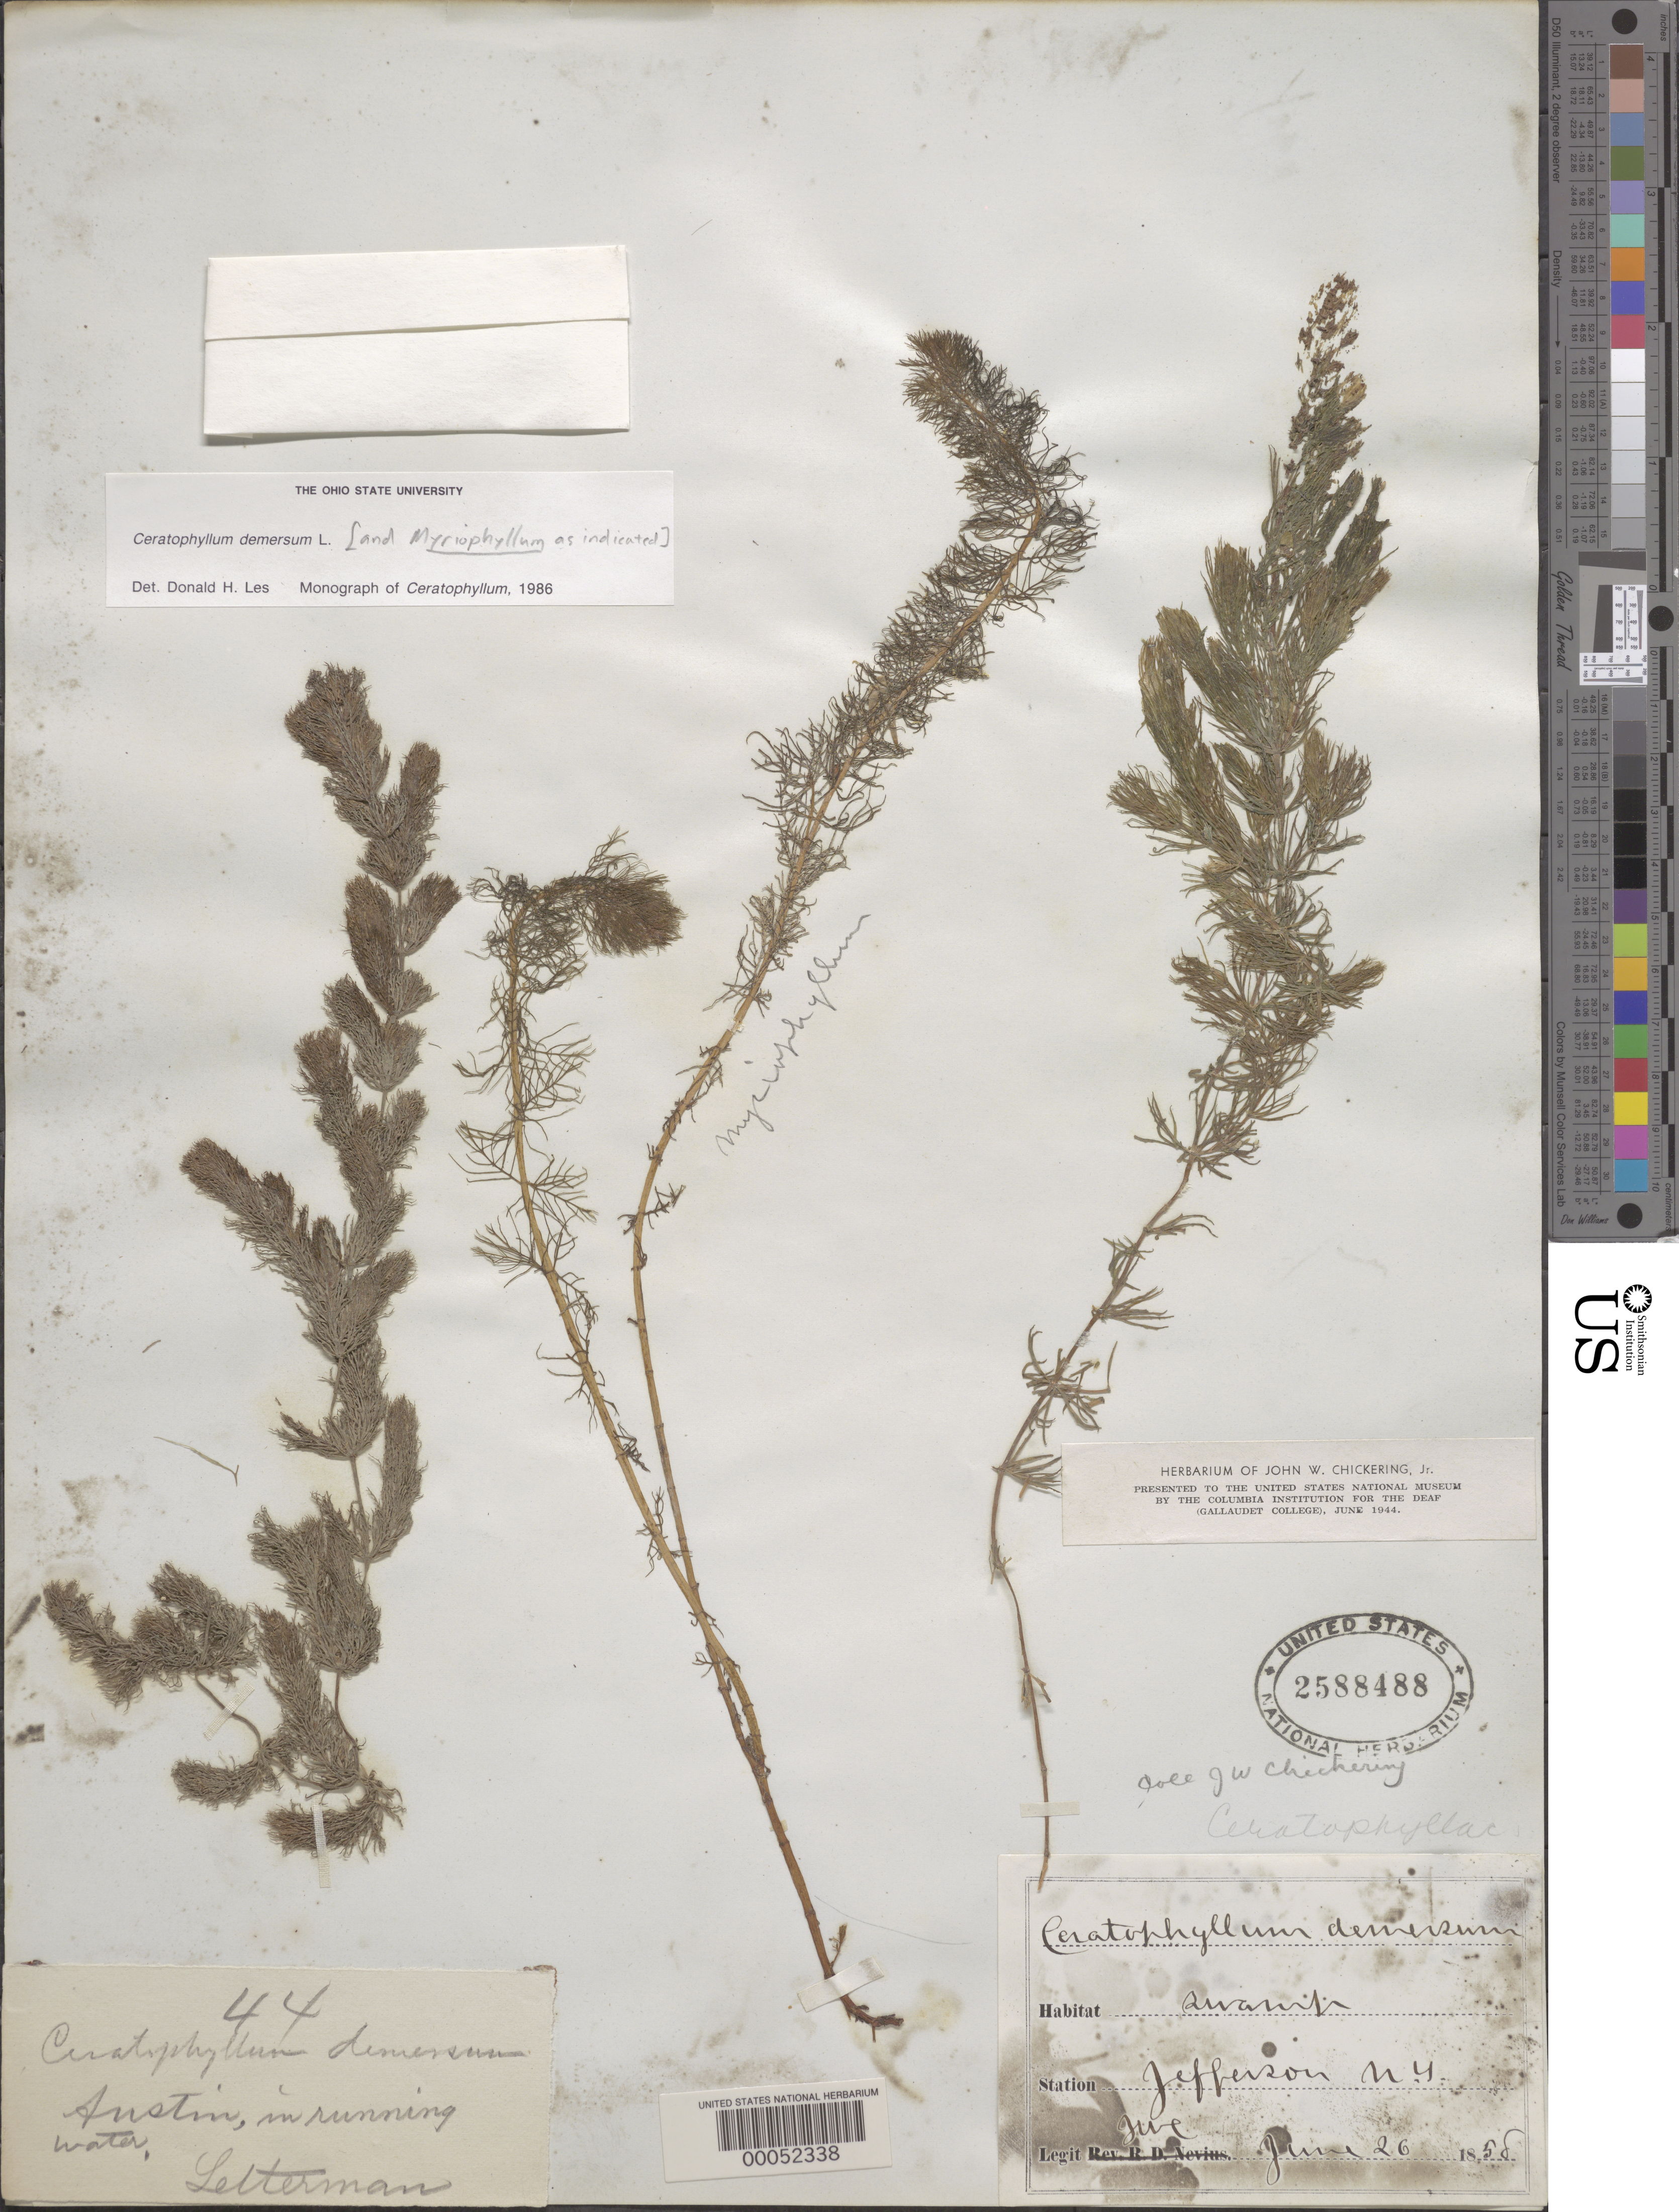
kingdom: Plantae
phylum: Tracheophyta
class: Magnoliopsida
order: Ceratophyllales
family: Ceratophyllaceae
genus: Ceratophyllum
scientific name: Ceratophyllum demersum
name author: L.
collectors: J. W. Chickering Jr.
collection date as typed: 26 Jun 1856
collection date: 1856-06-26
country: United States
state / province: New York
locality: Swamp, jefferson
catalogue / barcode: US 2588488